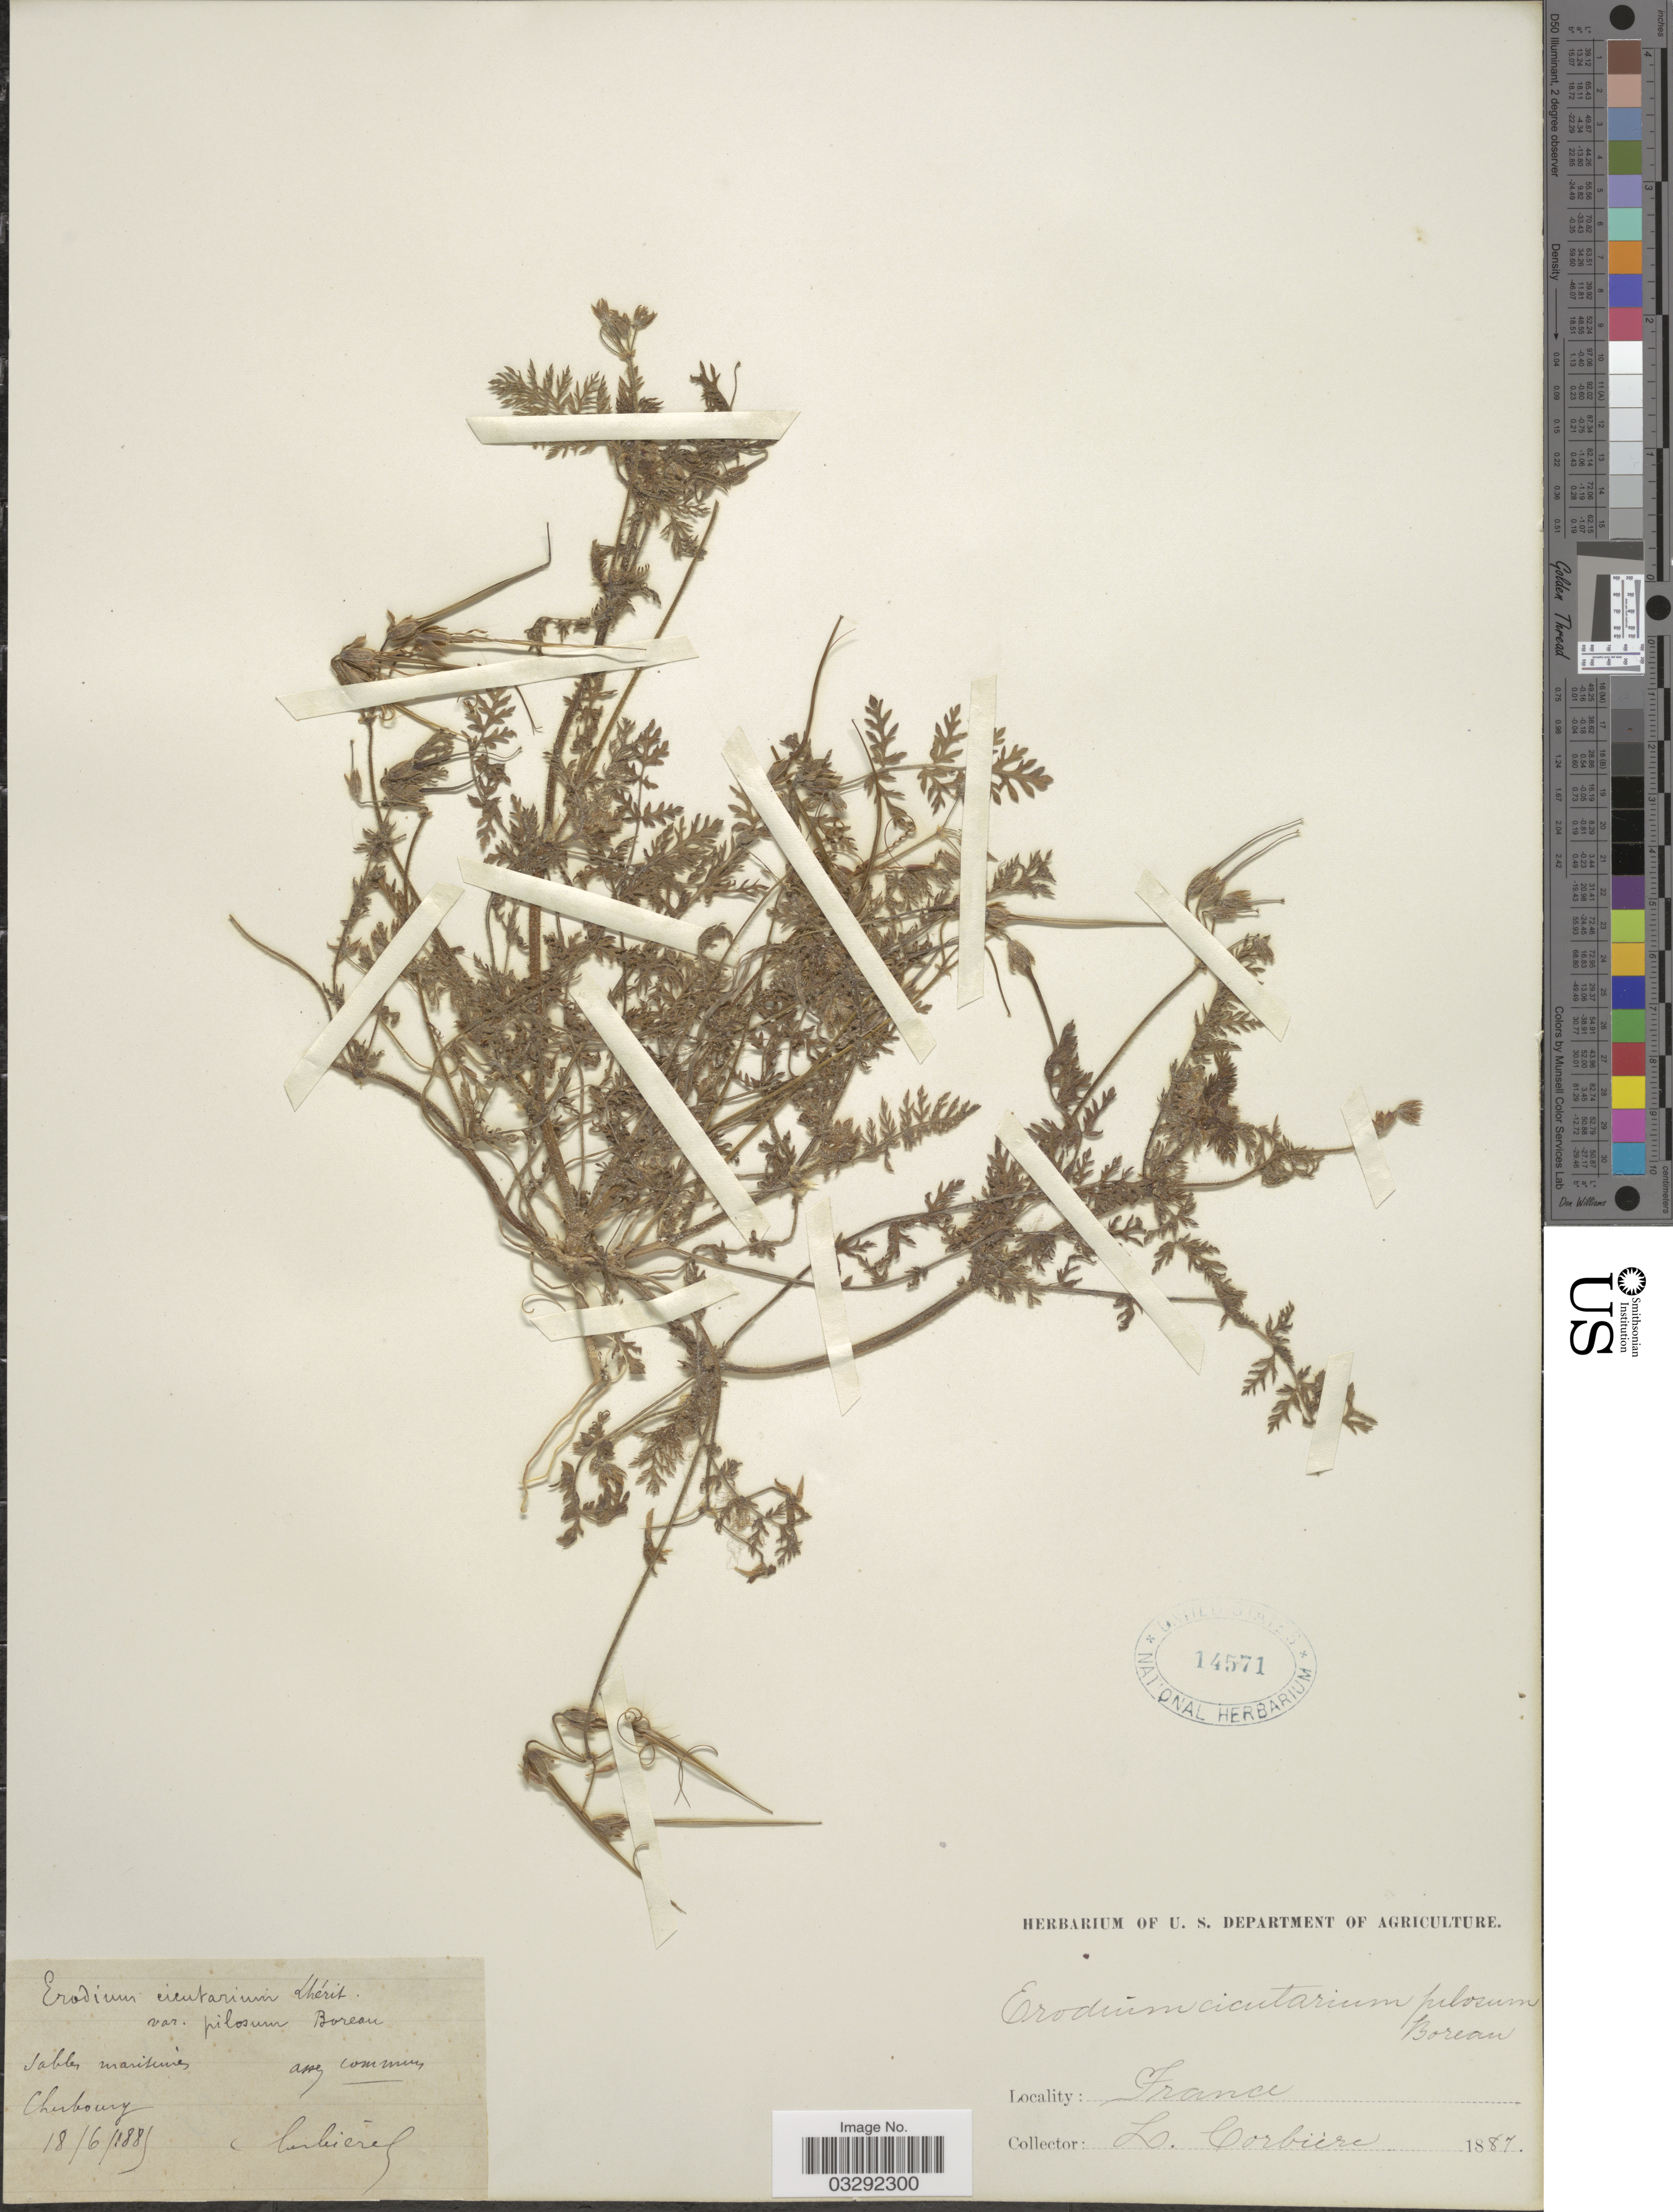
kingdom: Plantae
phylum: Tracheophyta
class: Magnoliopsida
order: Geraniales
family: Geraniaceae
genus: Erodium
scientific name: Erodium cicutarium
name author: (L.) L'Hér.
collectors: L. Corbière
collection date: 1885-06-18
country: France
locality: Cherbourg.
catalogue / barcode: US 14571